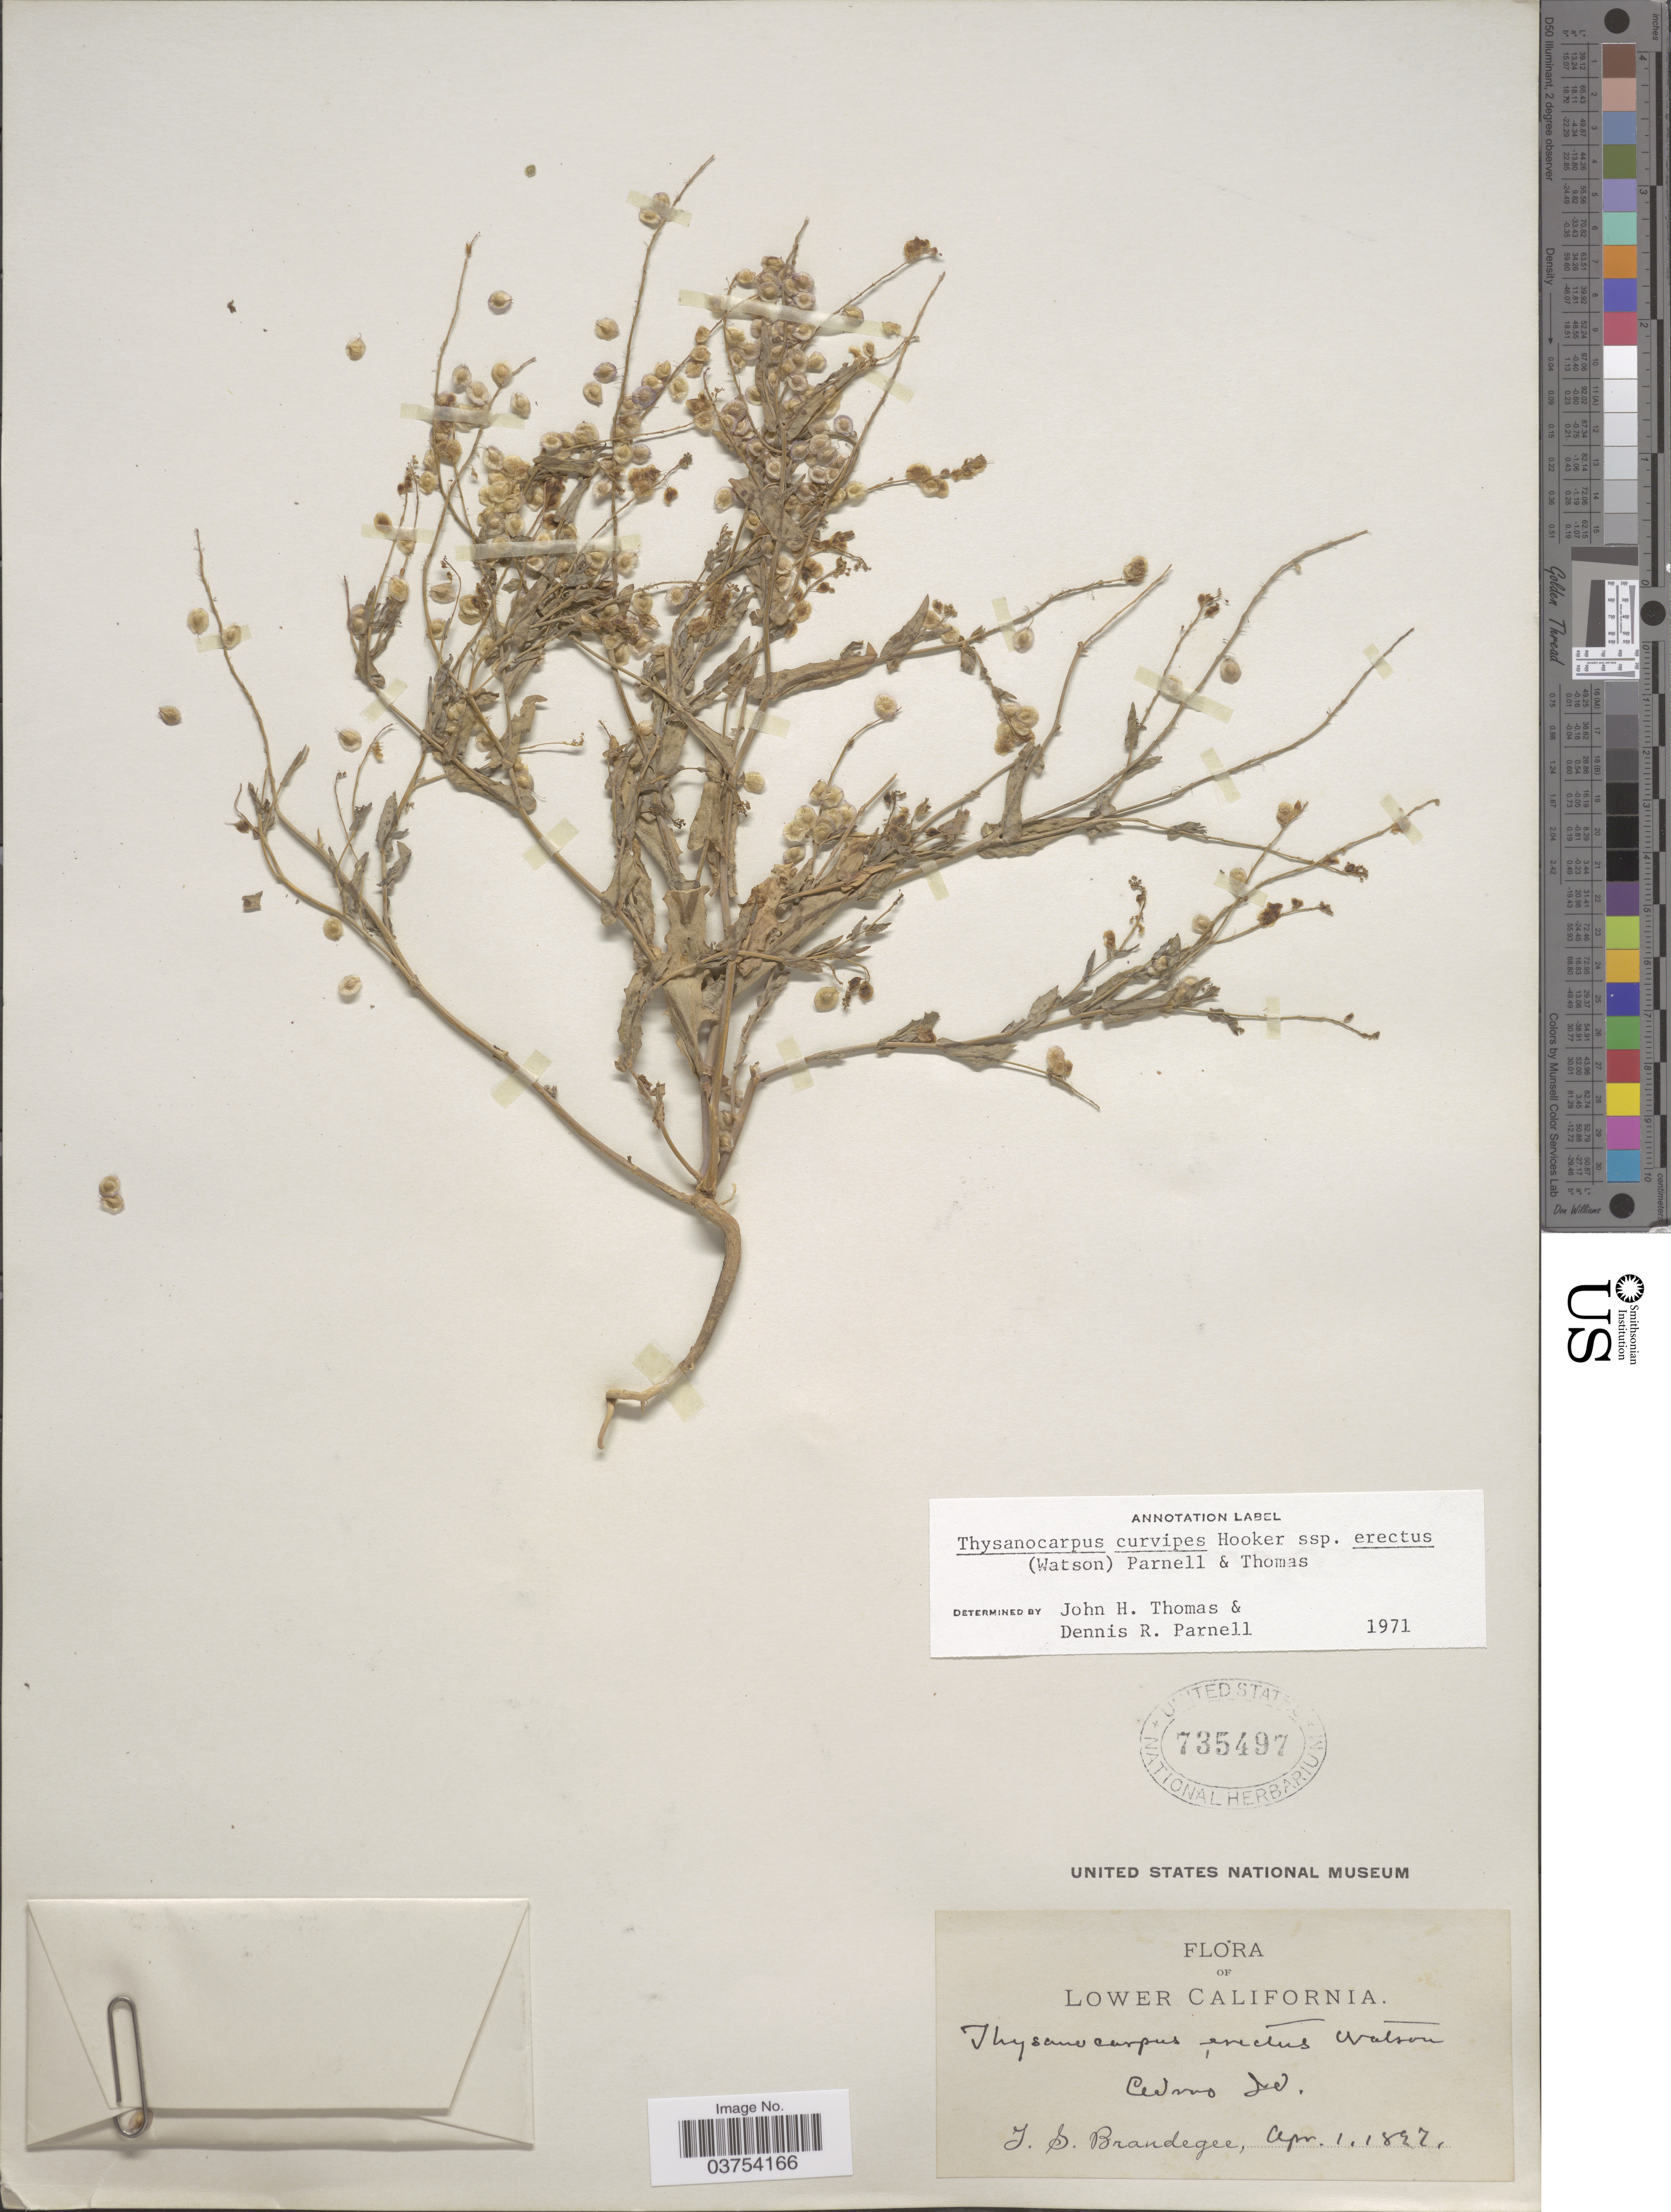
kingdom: Plantae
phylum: Tracheophyta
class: Magnoliopsida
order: Brassicales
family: Brassicaceae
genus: Thysanocarpus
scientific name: Thysanocarpus curvipes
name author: Hook.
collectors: T. S. Brandegee (herbarium)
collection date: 1897-04-01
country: Mexico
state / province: Baja California Norte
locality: Lower California. Cedros Id.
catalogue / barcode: US 735497